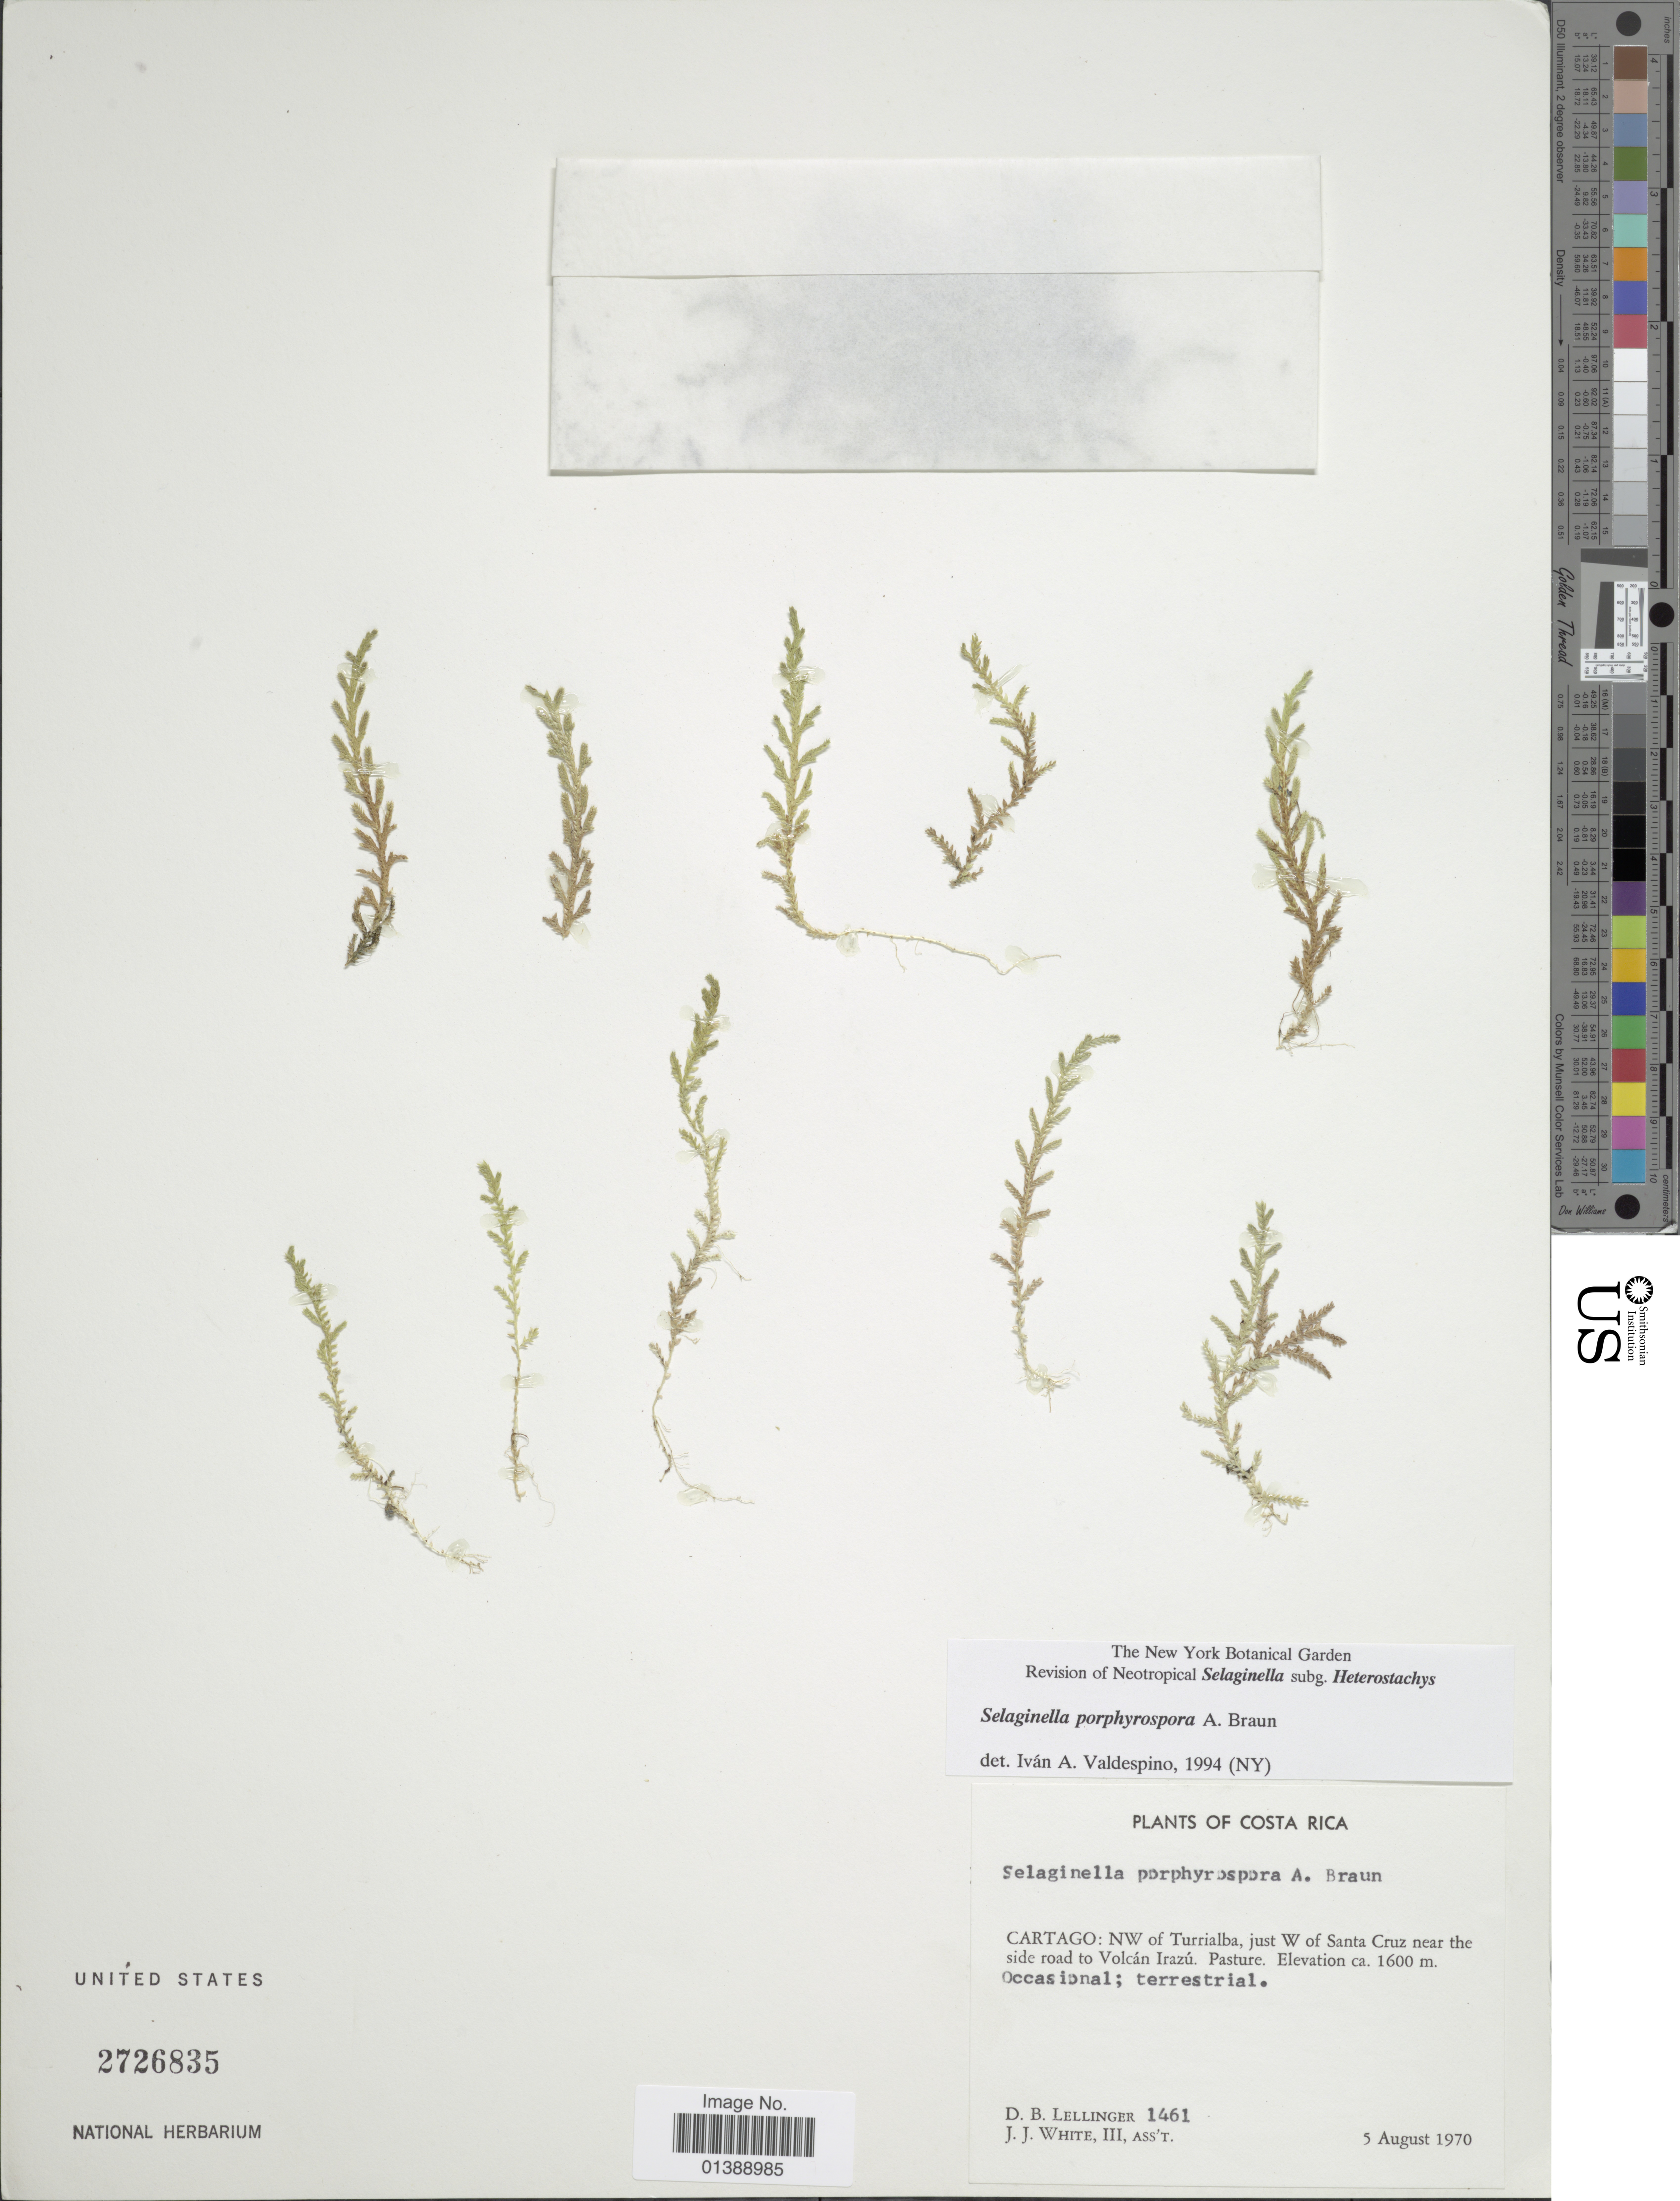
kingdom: Plantae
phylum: Tracheophyta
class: Lycopodiopsida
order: Selaginellales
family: Selaginellaceae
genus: Selaginella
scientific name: Selaginella porphyrospora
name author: A. Braun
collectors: D. B. Lellinger & J. J. White III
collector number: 1461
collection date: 1970-08-05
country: Costa Rica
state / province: Cartago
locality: NW of Turrialba, just W of Santa Cruz near the side road to Volcán Irazú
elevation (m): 1600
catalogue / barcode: US 2726835